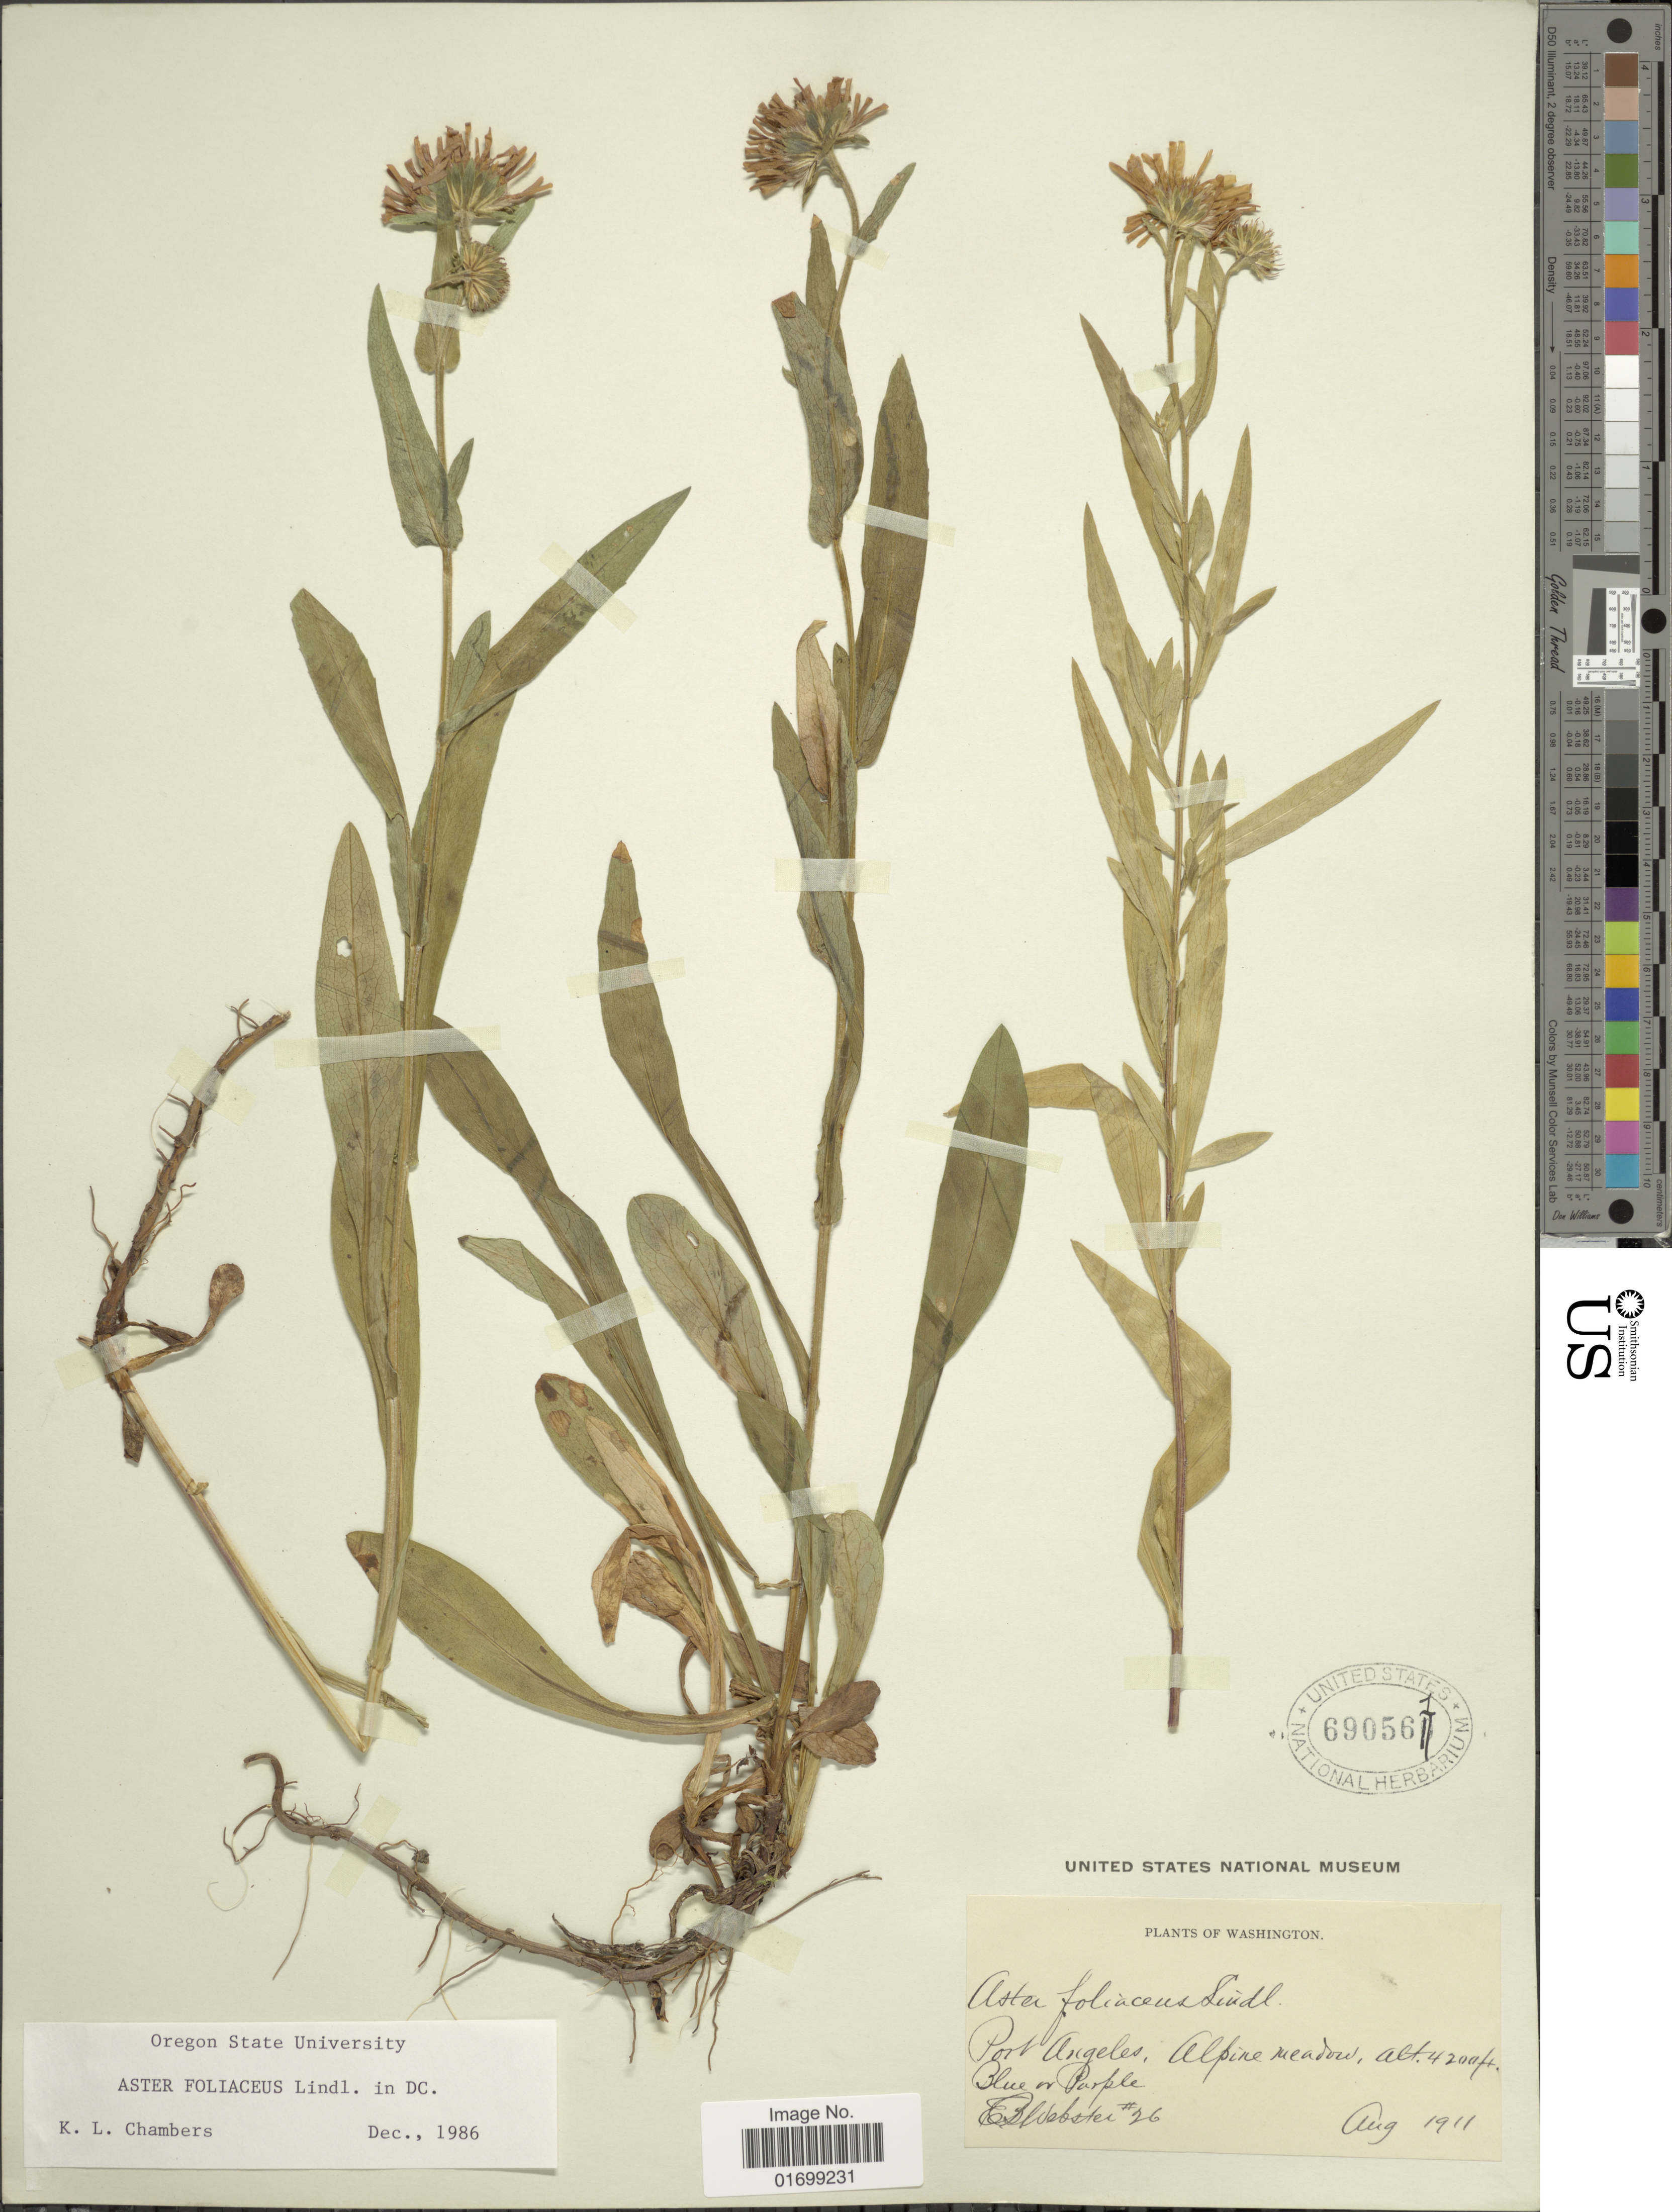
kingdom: Plantae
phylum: Tracheophyta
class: Magnoliopsida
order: Asterales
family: Asteraceae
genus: Symphyotrichum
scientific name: Symphyotrichum foliaceum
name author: (Lindl. ex DC.) G.L. Nesom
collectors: E. B. Webster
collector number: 26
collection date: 1911-08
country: United States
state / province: Washington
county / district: Clallam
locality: Port Angeles, Alpine meadow.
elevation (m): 1280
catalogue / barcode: US 690561